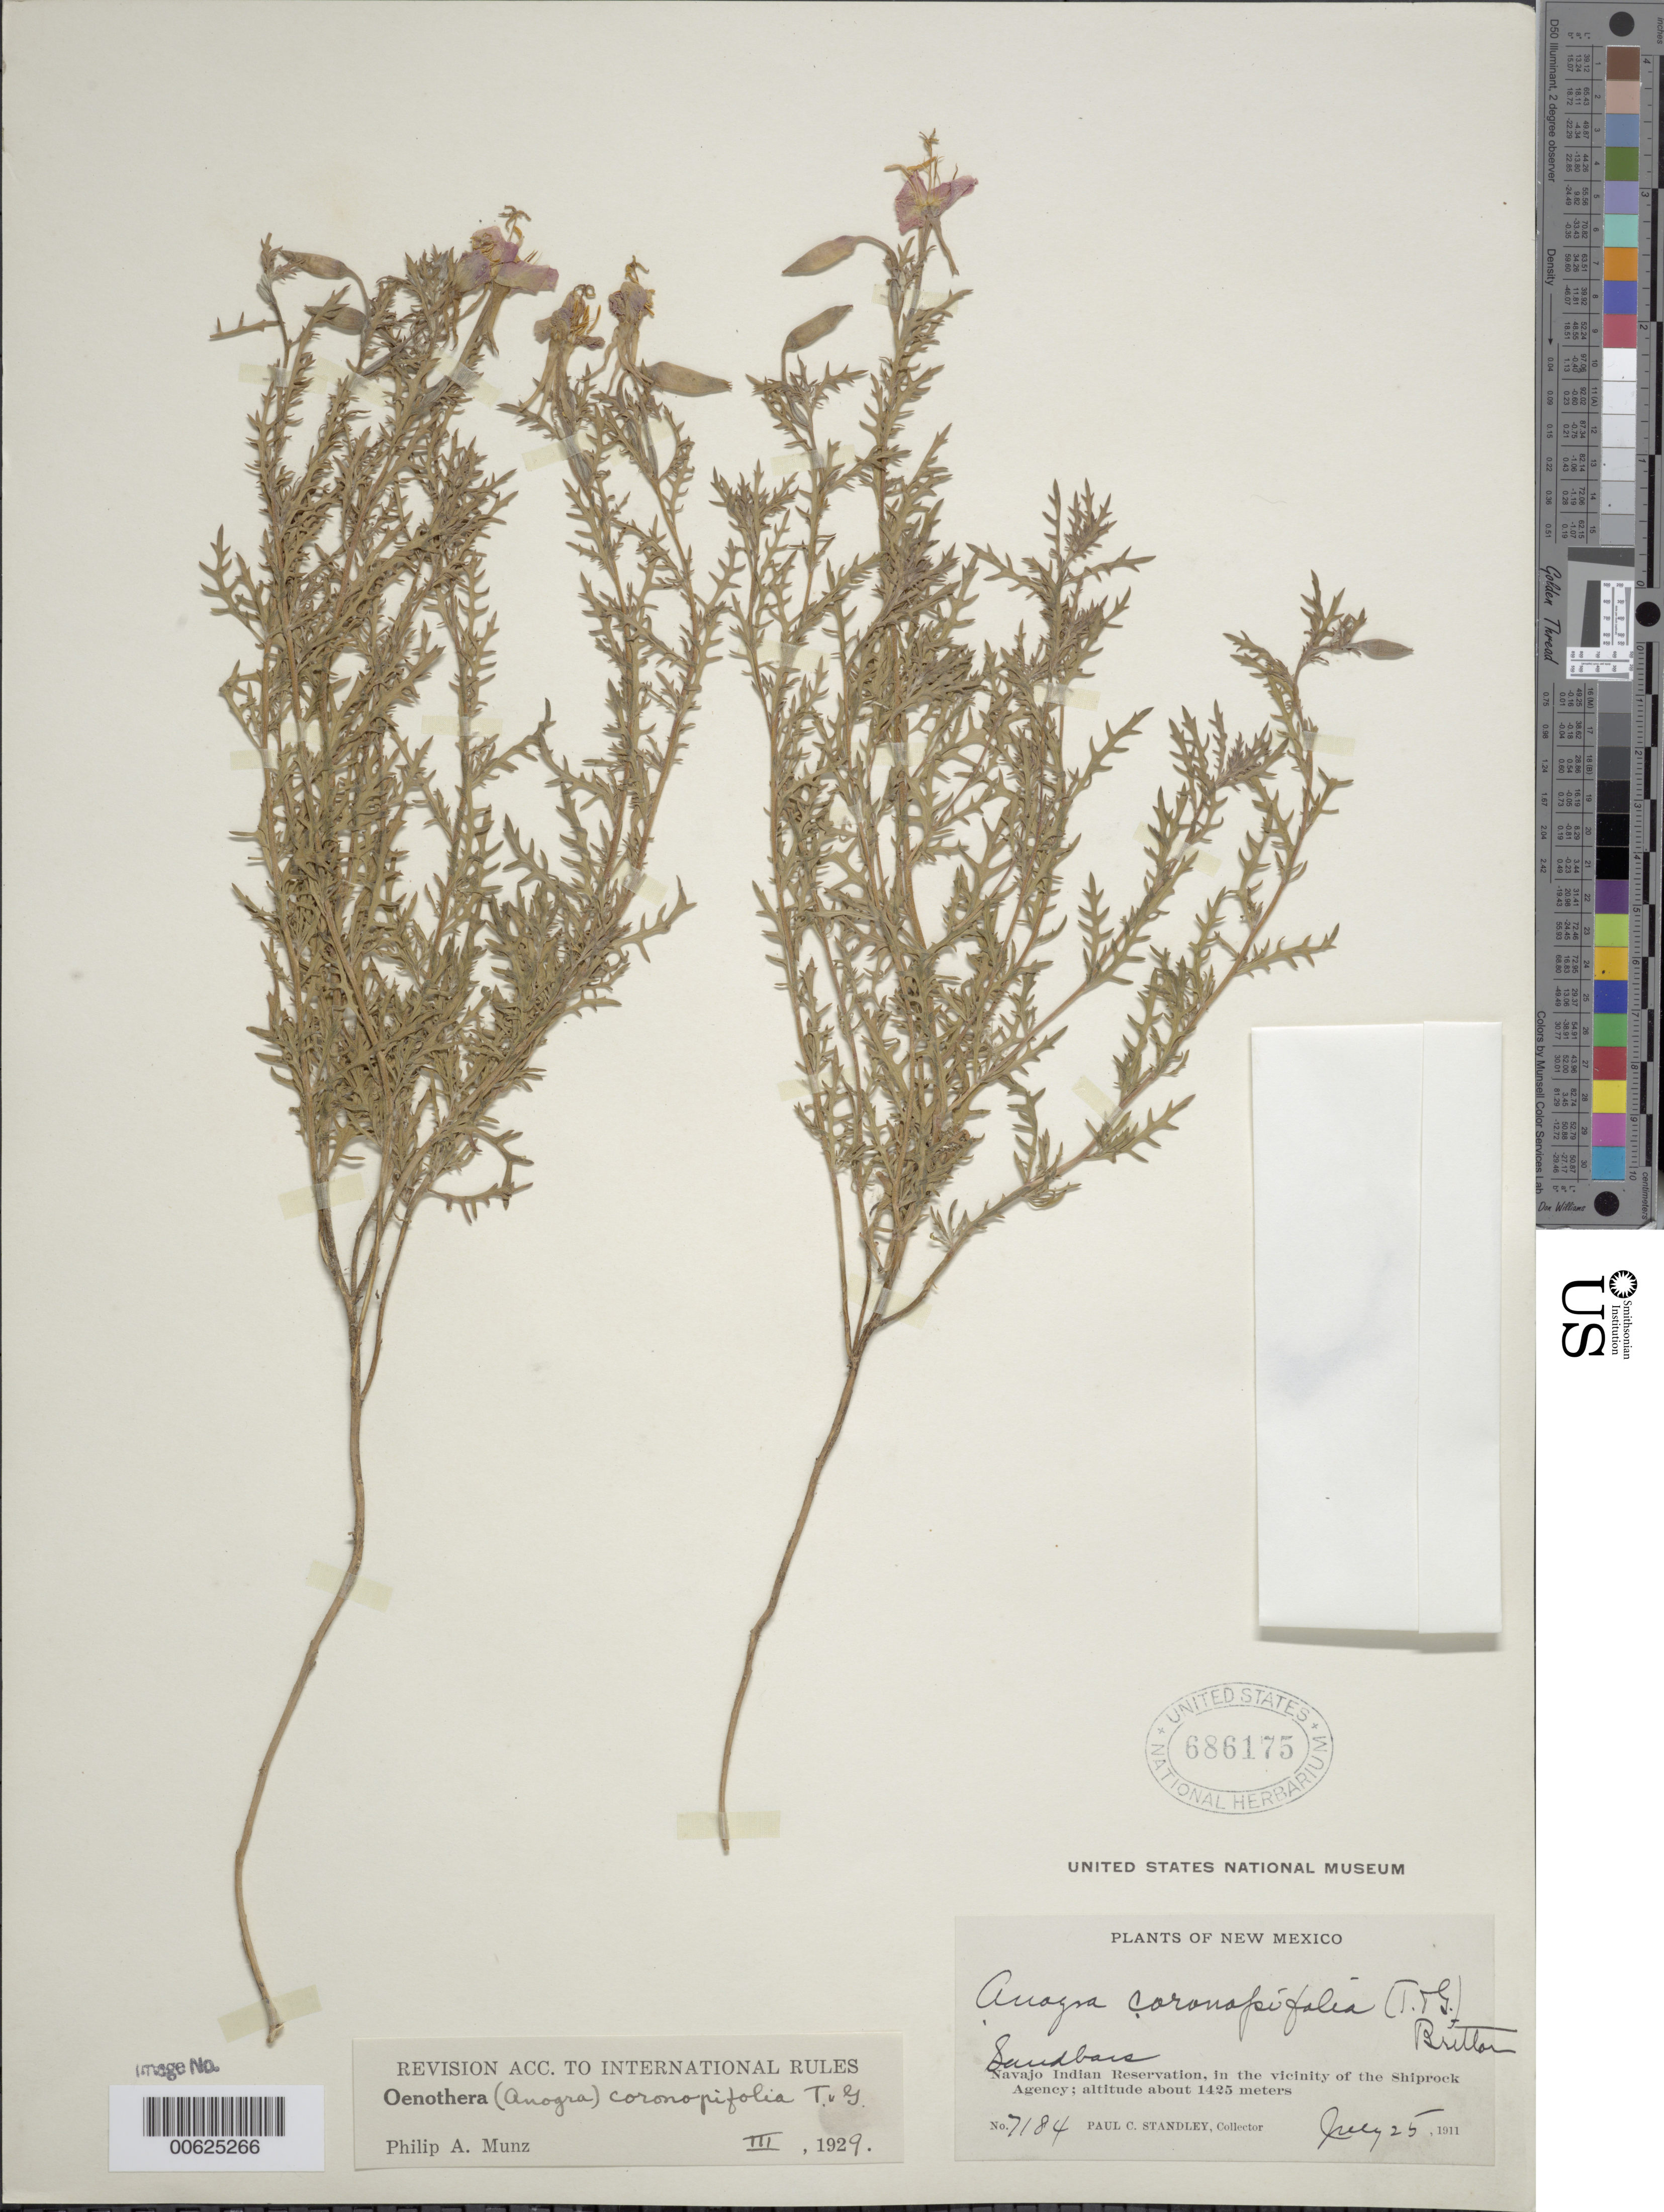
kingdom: Plantae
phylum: Tracheophyta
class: Magnoliopsida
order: Myrtales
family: Onagraceae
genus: Oenothera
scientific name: Oenothera coronopifolia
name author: Torr. & A. Gray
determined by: Munz, Philip A.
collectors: P. C. Standley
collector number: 7184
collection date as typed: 25 Jul 1911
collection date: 1911-07-25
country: United States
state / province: New Mexico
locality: Navajo Indian Reservation, Shiprock Agency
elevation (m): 1425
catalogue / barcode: US 686175